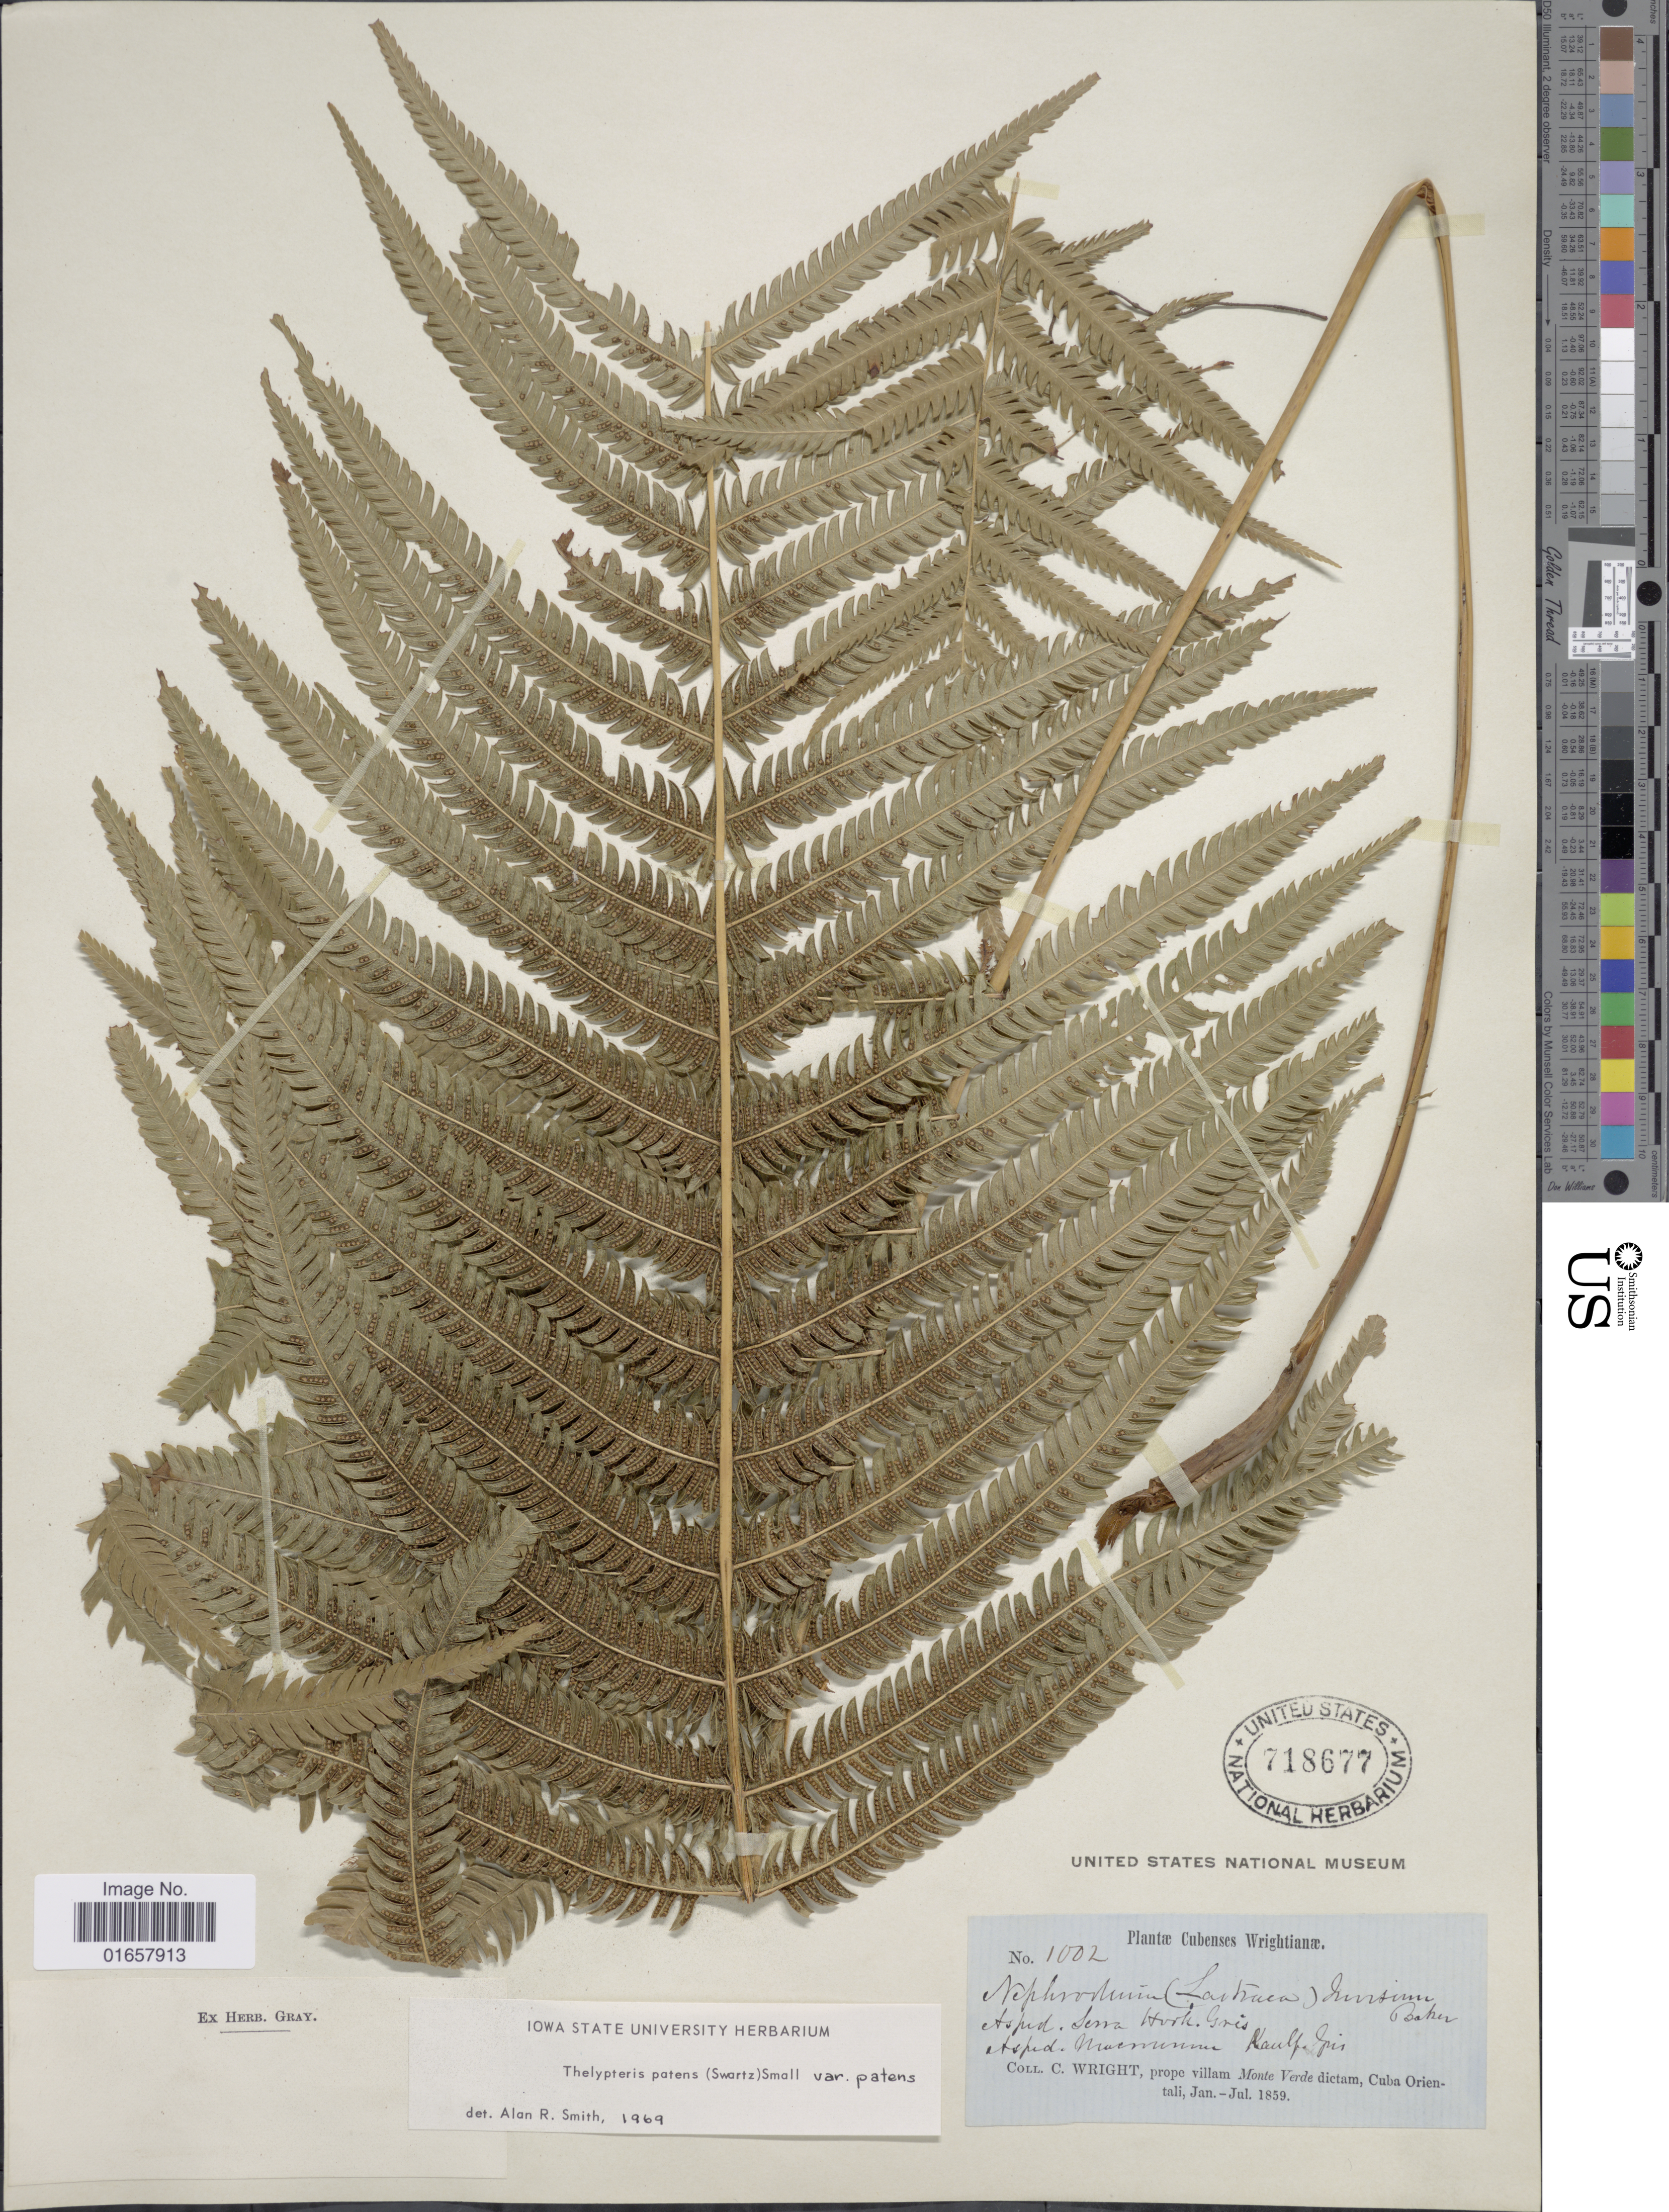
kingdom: Plantae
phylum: Tracheophyta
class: Polypodiopsida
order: Polypodiales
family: Thelypteridaceae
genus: Christella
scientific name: Christella patens var. patens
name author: (Sw.) Holttum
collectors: C. Wright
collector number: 1002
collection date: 1859-01/1859-07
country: Cuba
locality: Cubenses, prope villam Monte Verde dictam, Cuba, Orientali.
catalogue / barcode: US 718677